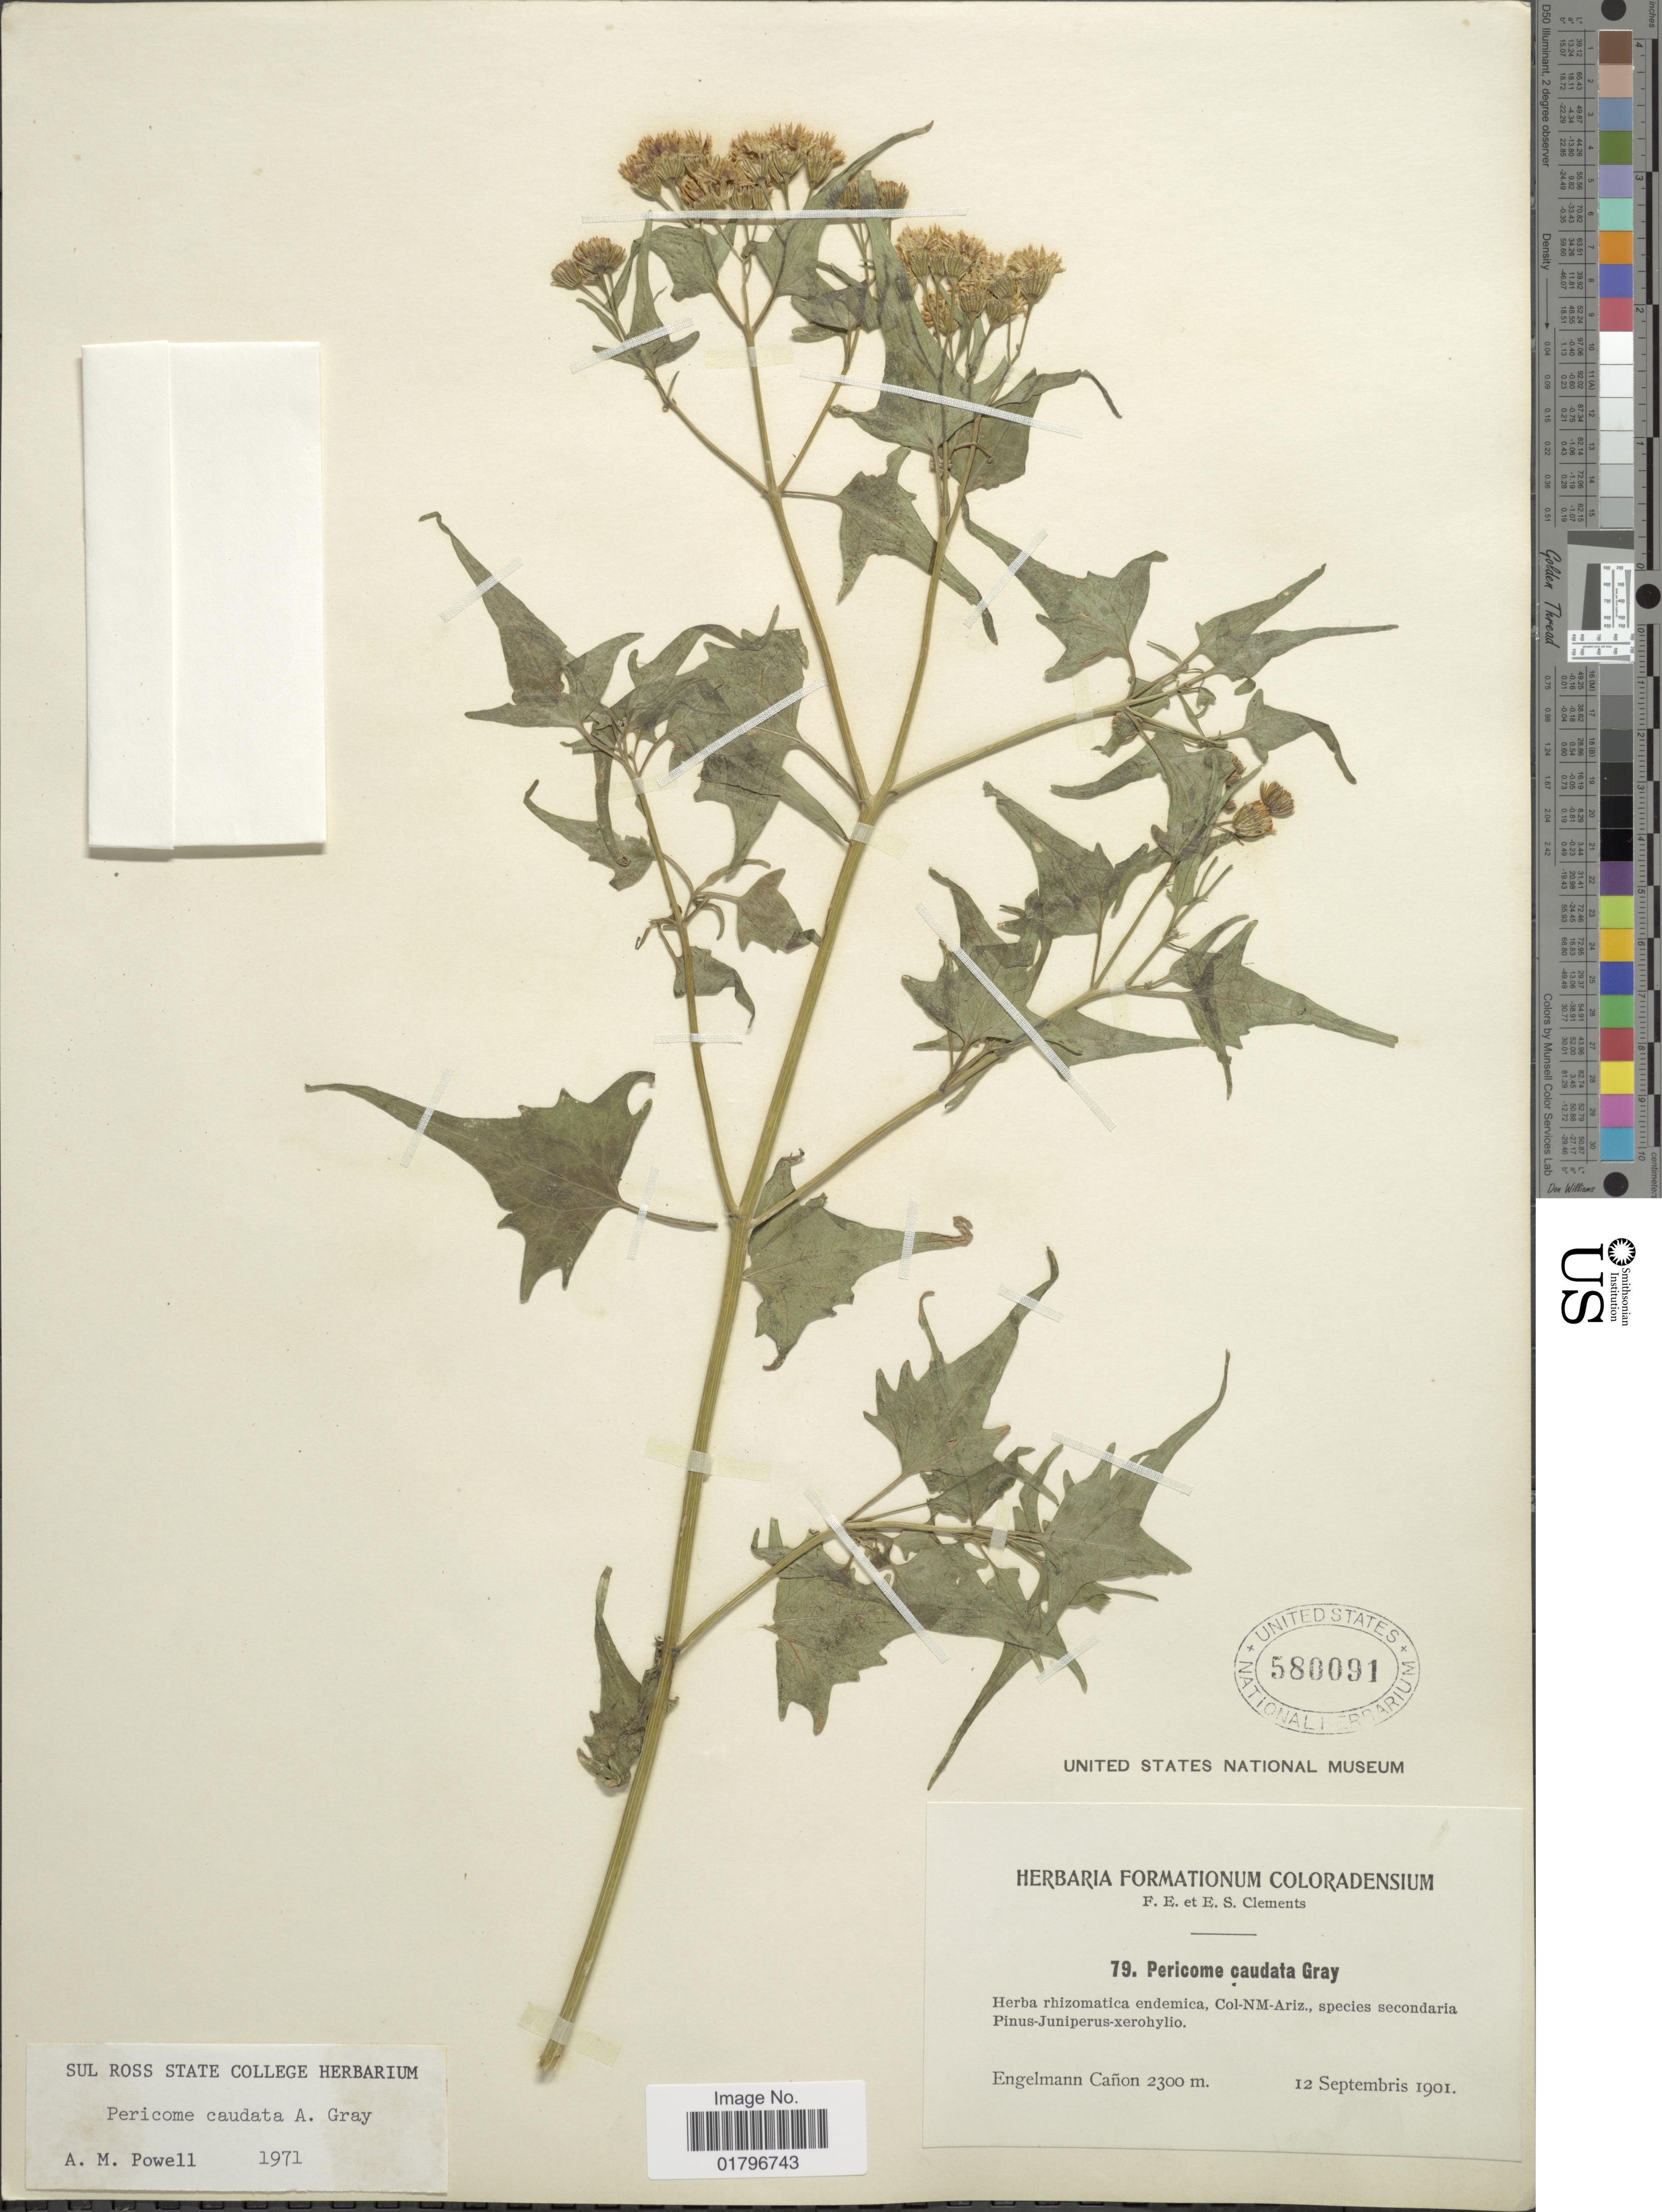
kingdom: Plantae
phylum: Tracheophyta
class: Magnoliopsida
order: Asterales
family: Asteraceae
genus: Pericome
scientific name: Pericome caudata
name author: A. Gray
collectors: F. E. Clements & E. S. Clements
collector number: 79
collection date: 1901-09-12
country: United States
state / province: Colorado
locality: Engelmann Cañon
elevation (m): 2300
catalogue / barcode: US 580091